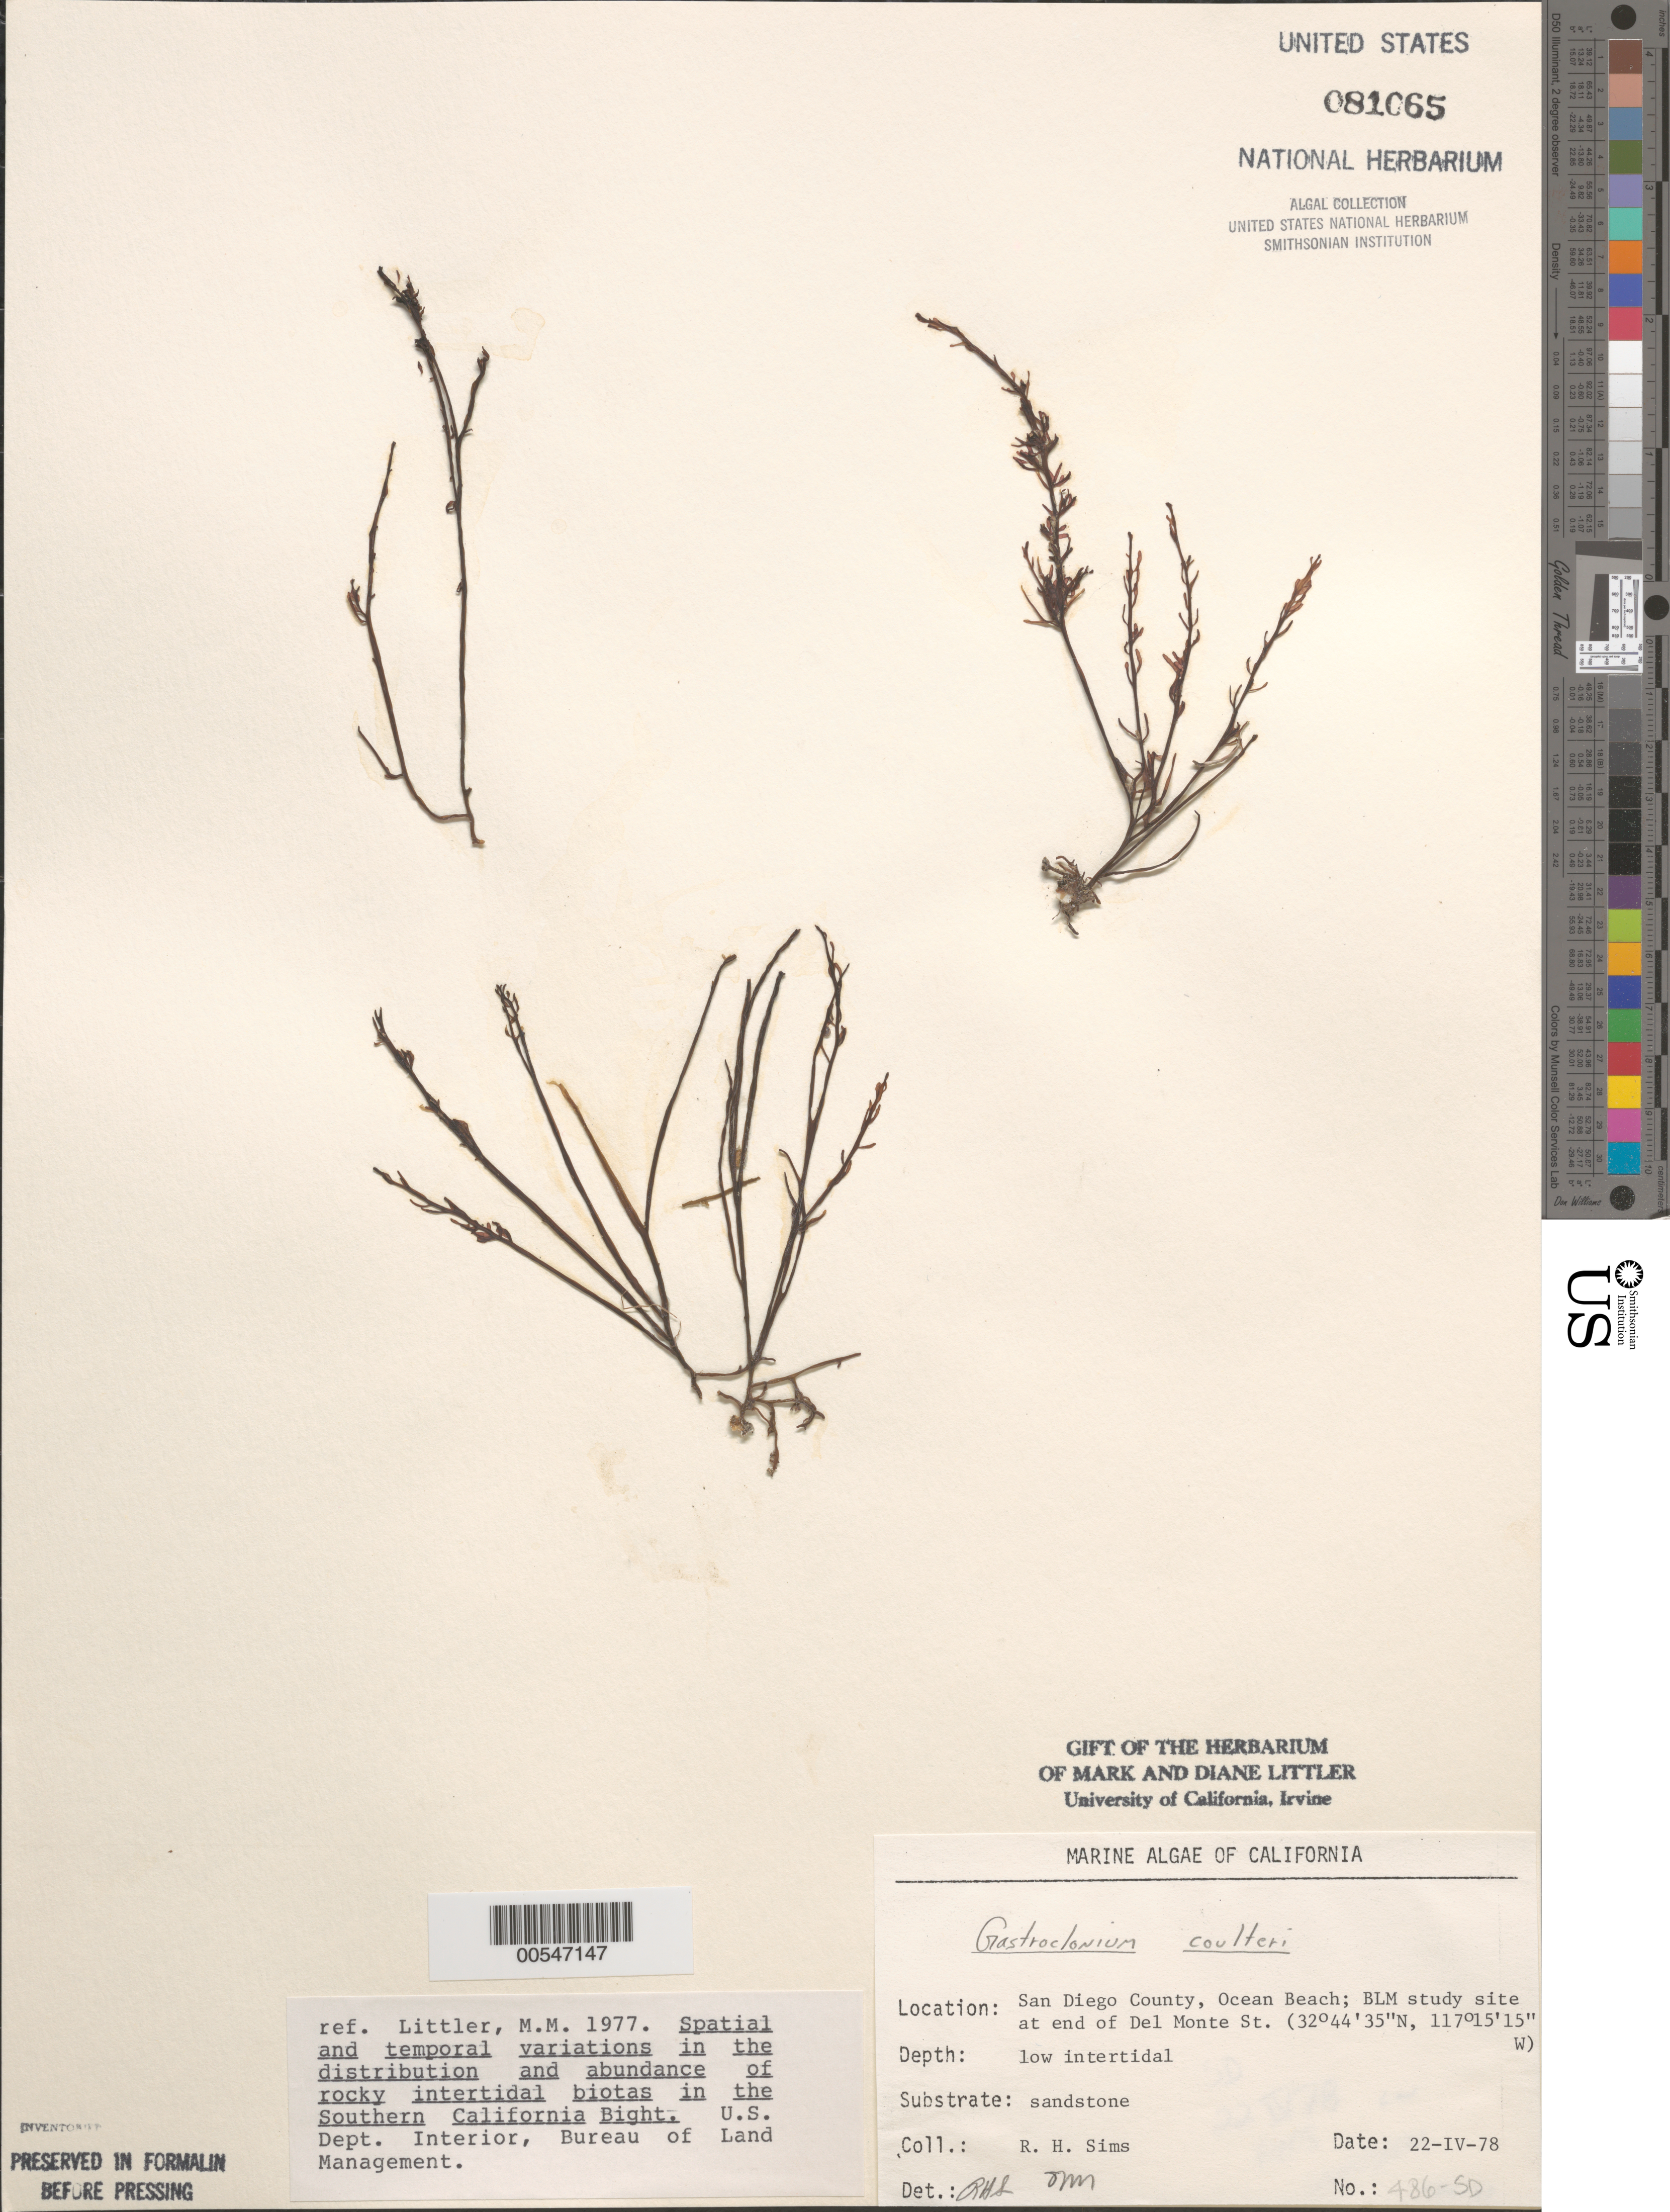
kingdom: Plantae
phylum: Rhodophyta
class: Florideophyceae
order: Rhodymeniales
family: Champiaceae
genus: Neogastroclonium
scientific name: Neogastroclonium subarticulatum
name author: (Turner) L. Le Gall et al.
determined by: Algae name updating Project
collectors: R. H. Sims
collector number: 486-sd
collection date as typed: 22 Apr 1978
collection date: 1978-04-22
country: United States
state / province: California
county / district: San Diego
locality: Ocean Beach, end of Del Monte Street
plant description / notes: BLM-SOCALBIGHT Rocky Intertidal Survey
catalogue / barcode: US 81065